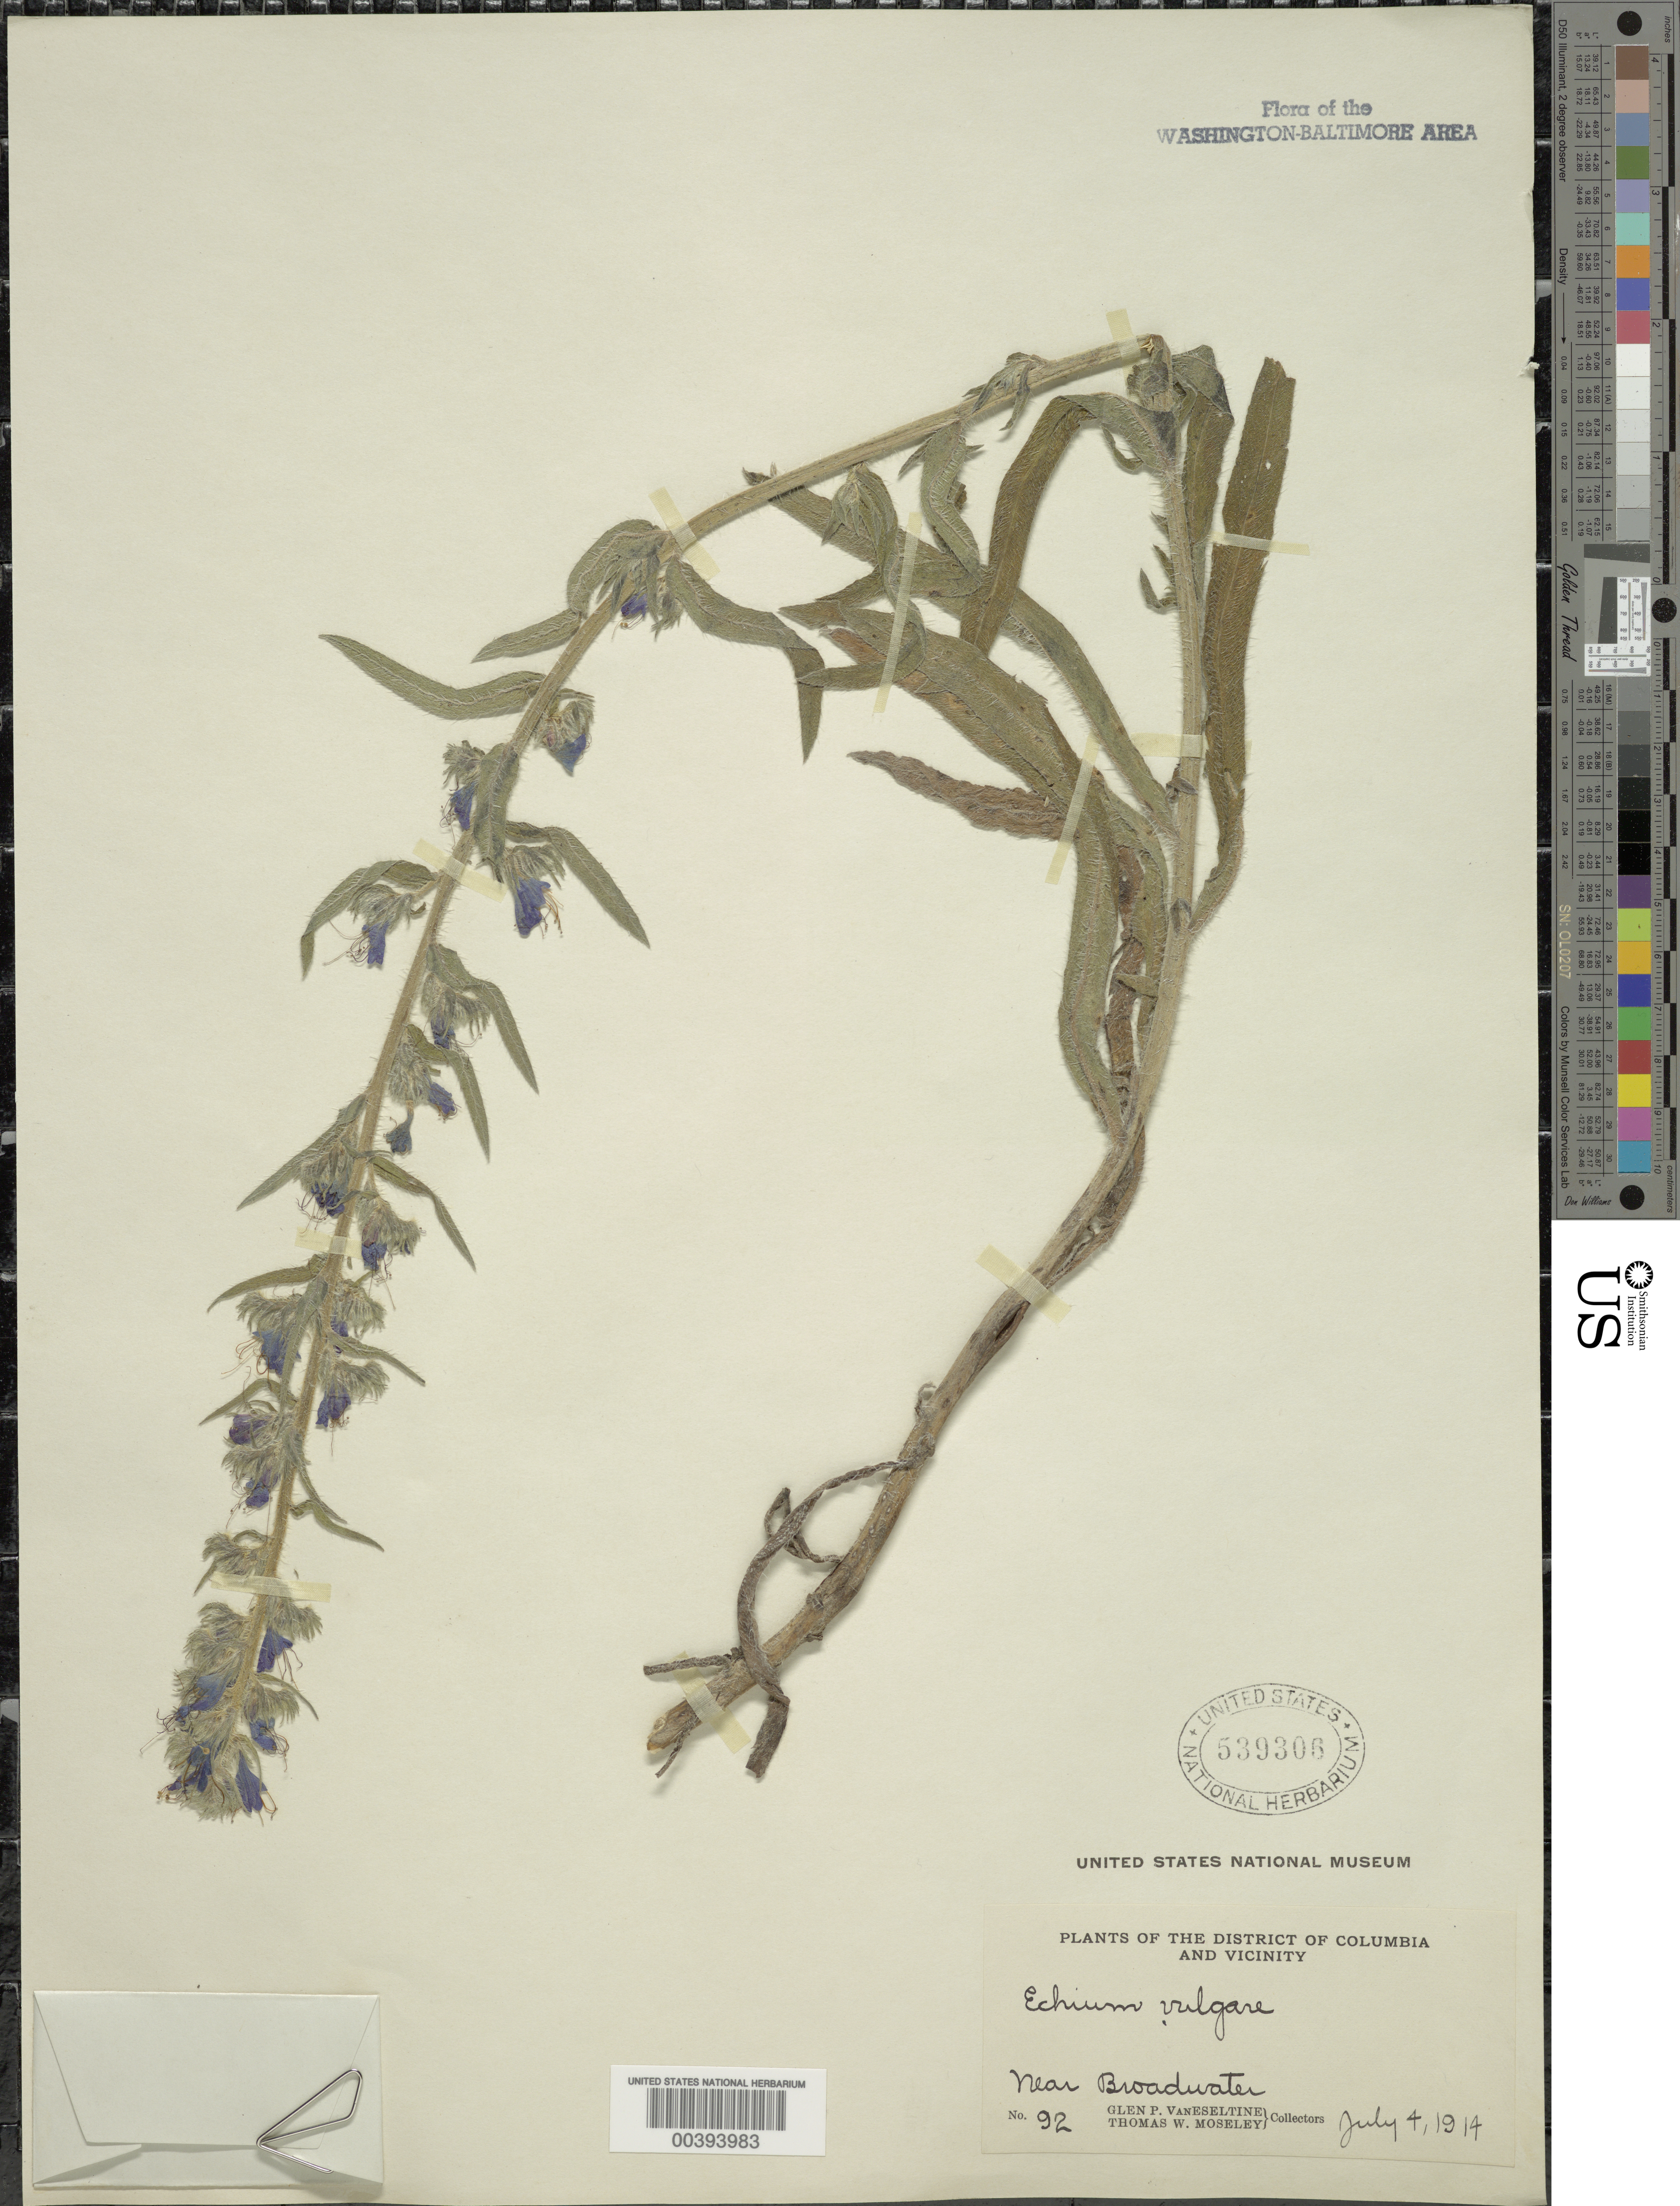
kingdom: Plantae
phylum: Tracheophyta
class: Magnoliopsida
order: Boraginales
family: Boraginaceae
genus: Echium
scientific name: Echium vulgare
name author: L.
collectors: G. P. Van Eseltine & T. Moseley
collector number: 92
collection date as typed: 04 Jul 1914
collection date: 1914-07-04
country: United States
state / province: Maryland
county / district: Montgomery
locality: Broadwater vicinity C. & O. Canal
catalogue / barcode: US 539306